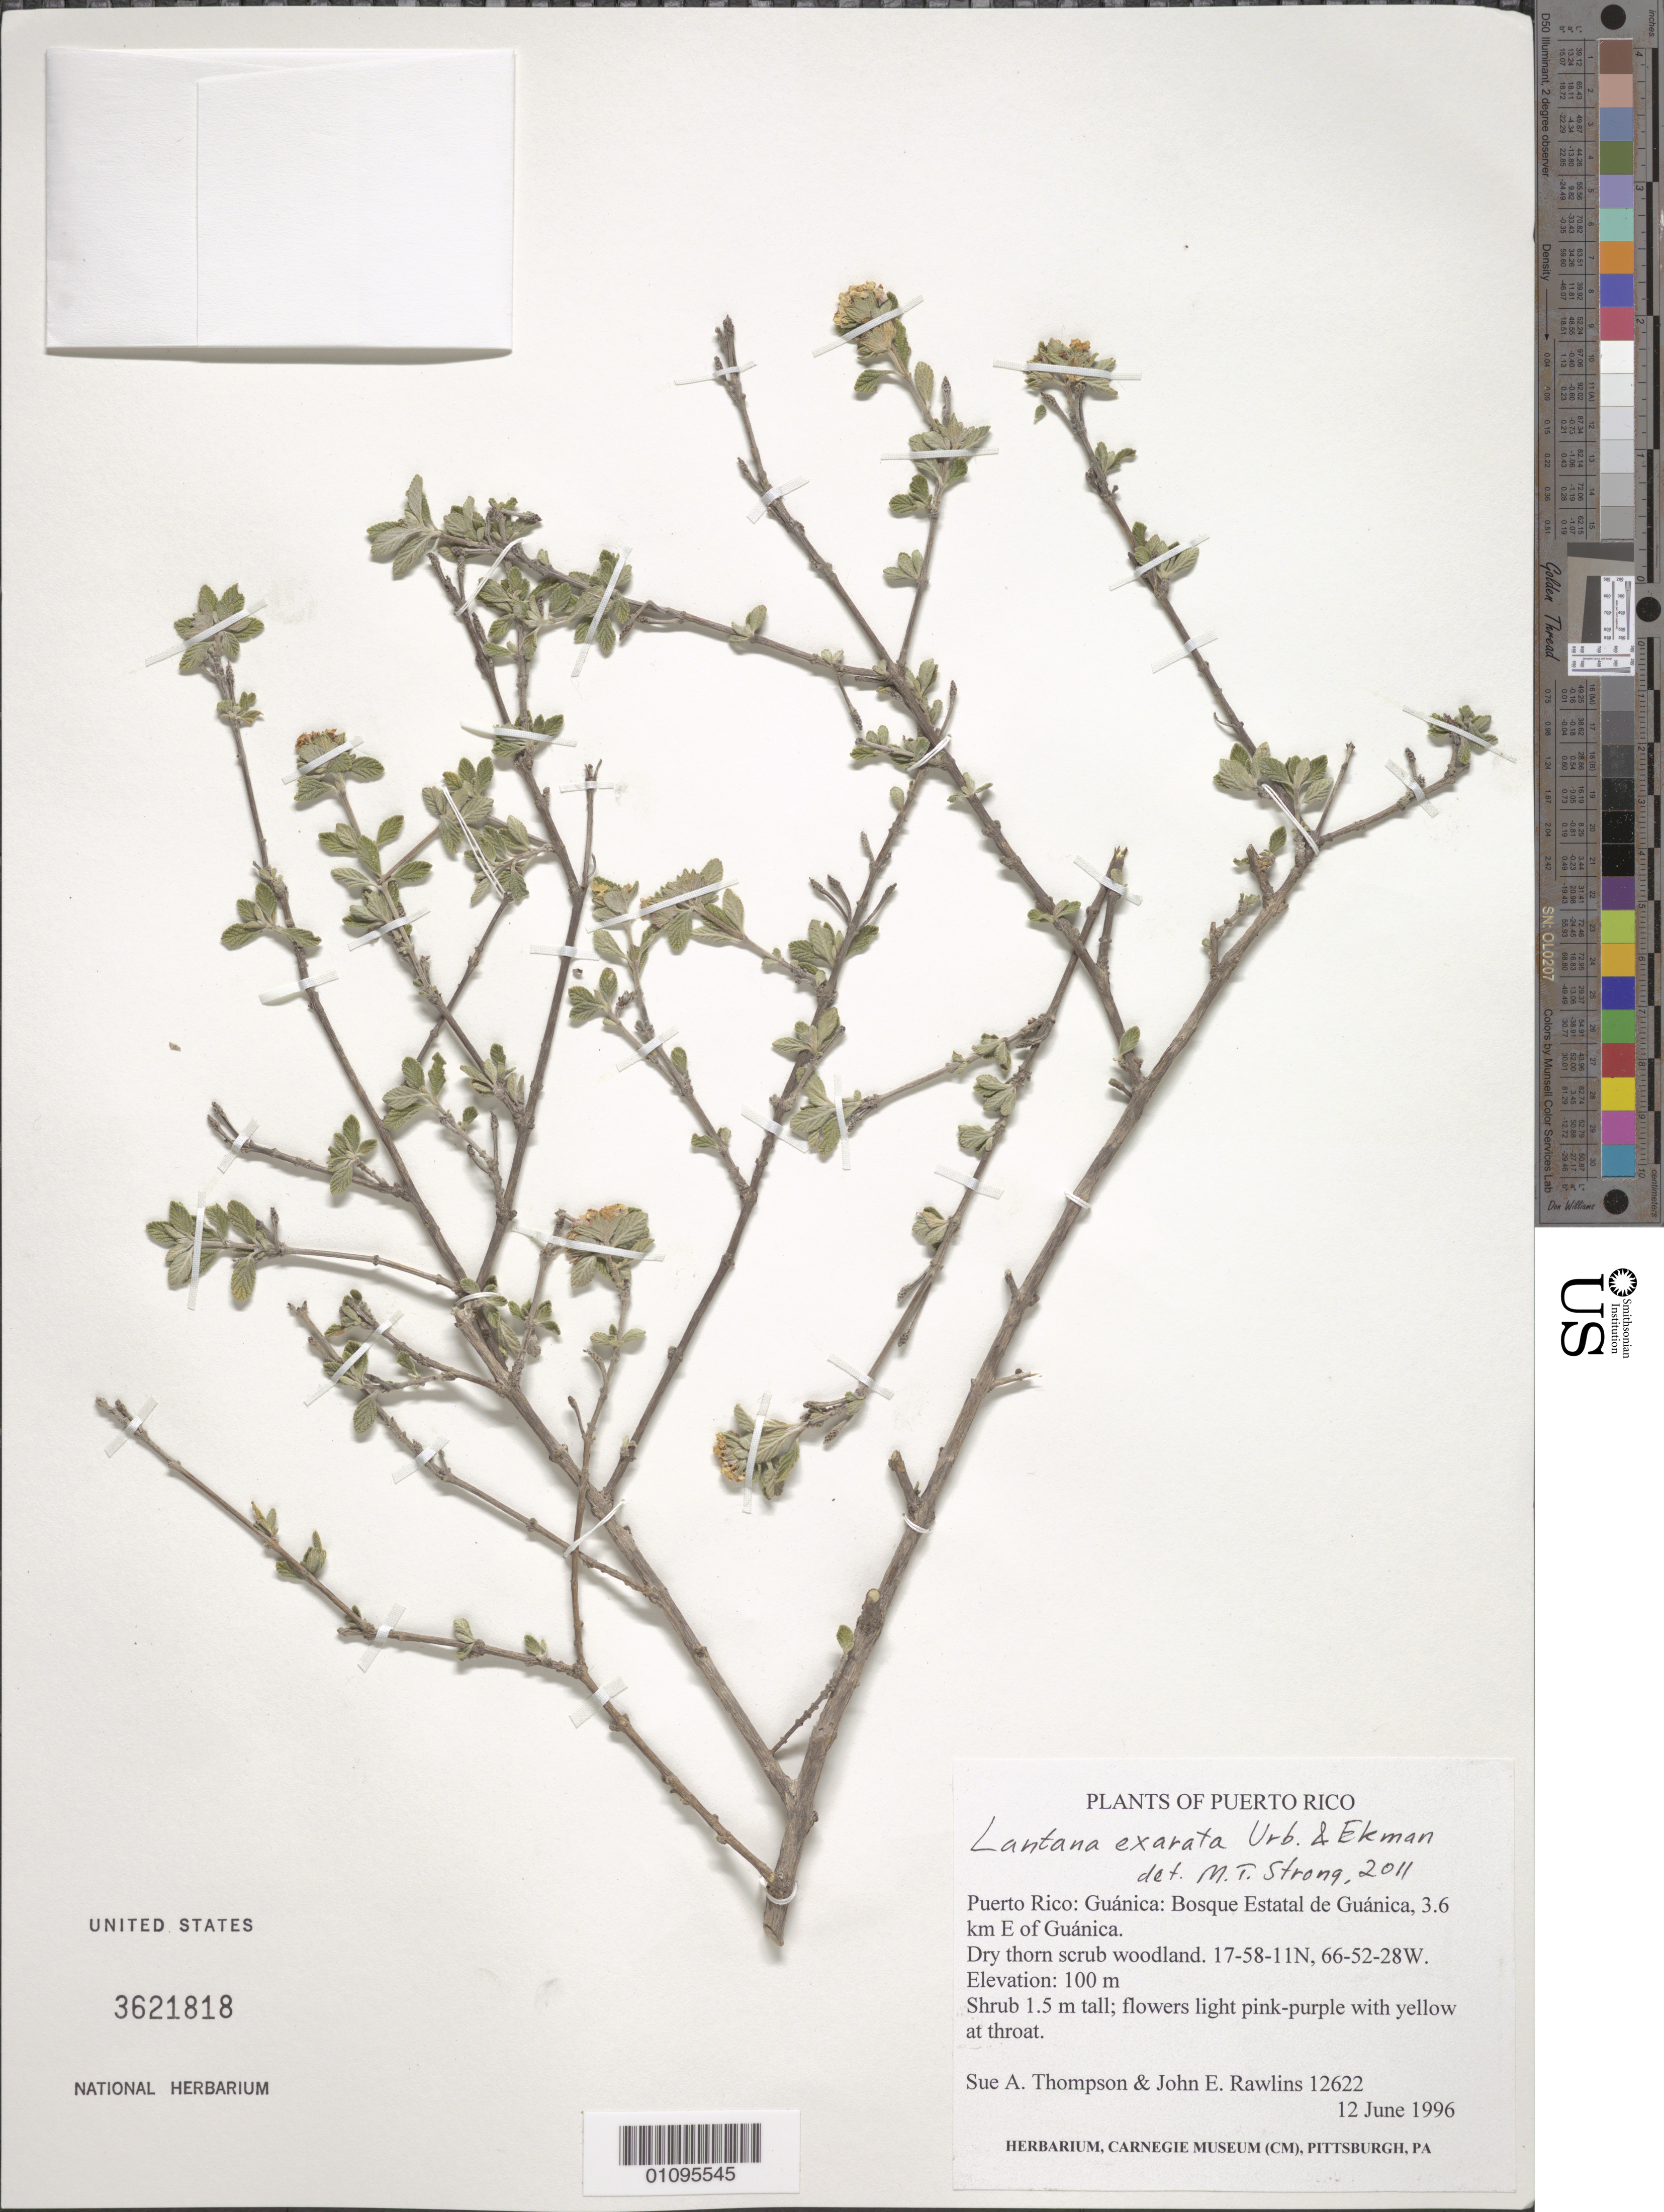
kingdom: Plantae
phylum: Tracheophyta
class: Magnoliopsida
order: Lamiales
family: Verbenaceae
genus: Lantana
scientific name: Lantana exarata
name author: Urb. & Ekman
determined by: Strong, M. T., (US), Smithsonian Institution - National Museum of Natural History (UNITED STATES)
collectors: S. A. Thompson & J. Rawlins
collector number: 12622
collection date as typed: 12 Jun 1996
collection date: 1996-06-12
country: Puerto Rico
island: Puerto Rico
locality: Guánica: Bosque Estatal de Guánica, 3.6 km E of Guánica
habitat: Dry thorn scrub woodland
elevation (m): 100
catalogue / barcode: US 3621818